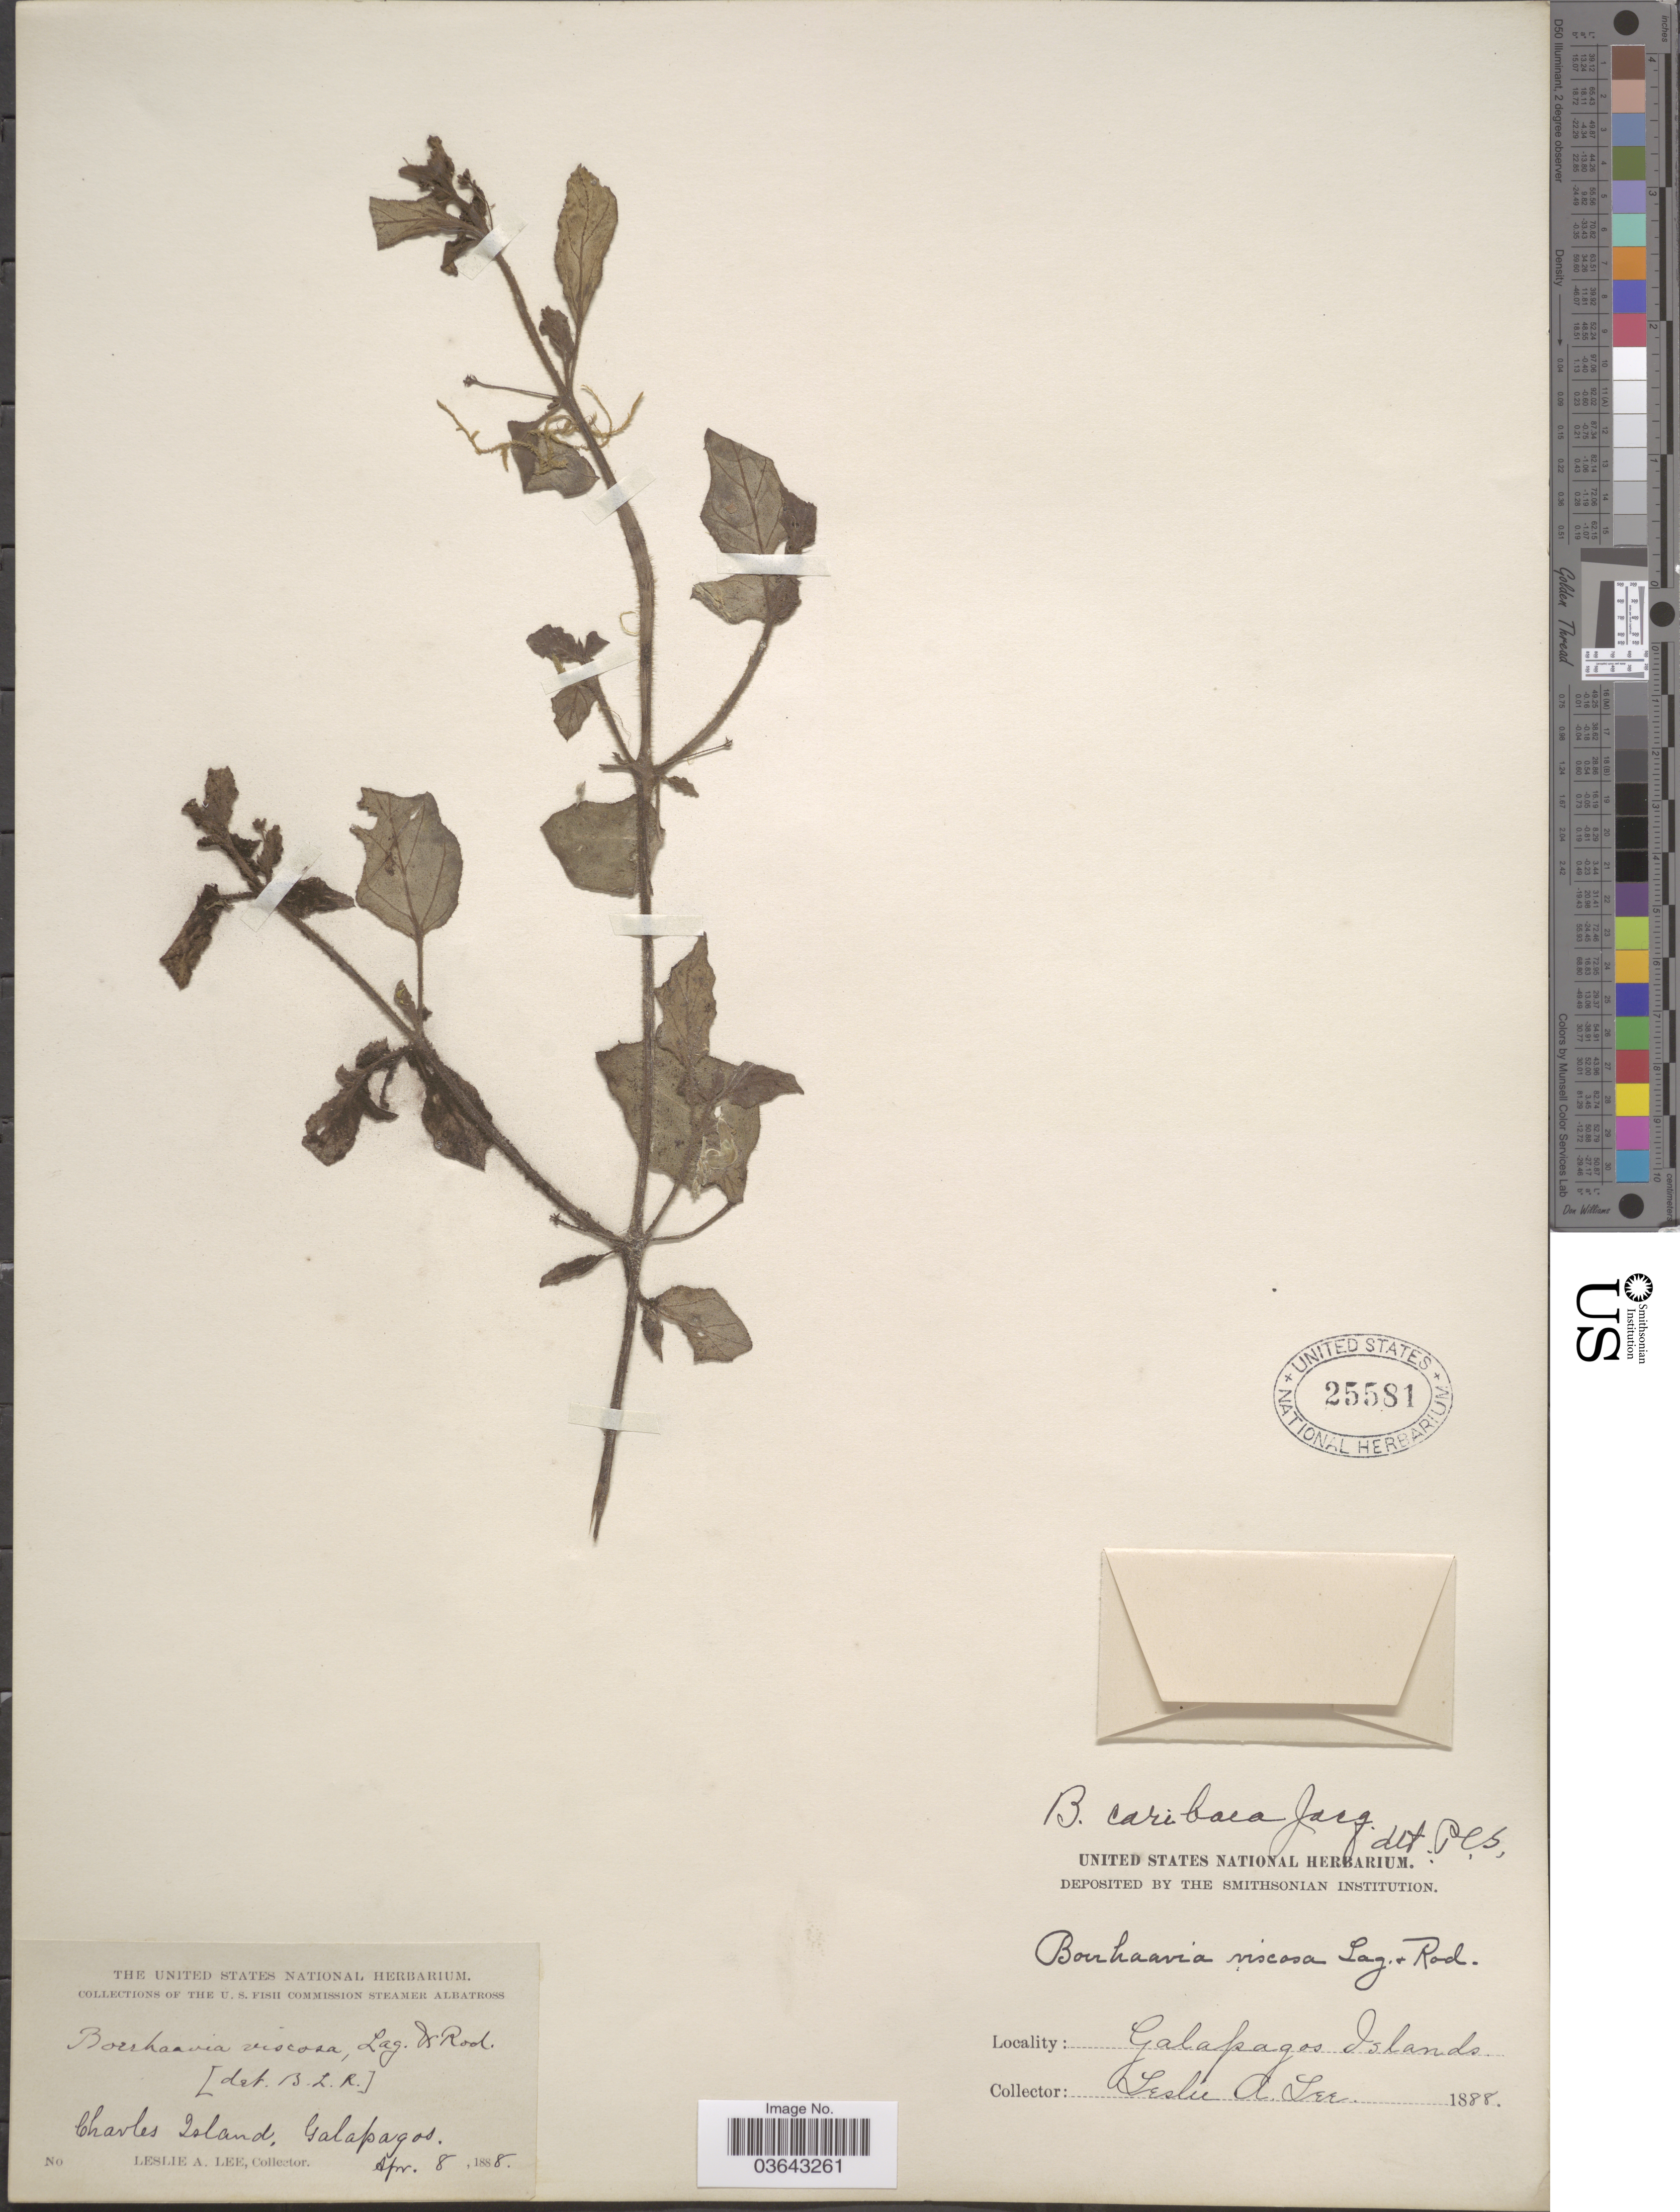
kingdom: Plantae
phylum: Tracheophyta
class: Magnoliopsida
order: Caryophyllales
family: Nyctaginaceae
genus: Boerhavia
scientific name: Boerhavia diffusa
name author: L.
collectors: L. Lee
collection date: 1888-04-08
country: Ecuador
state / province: Colón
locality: Galapagos Islands. Charles Island.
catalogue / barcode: US 25581